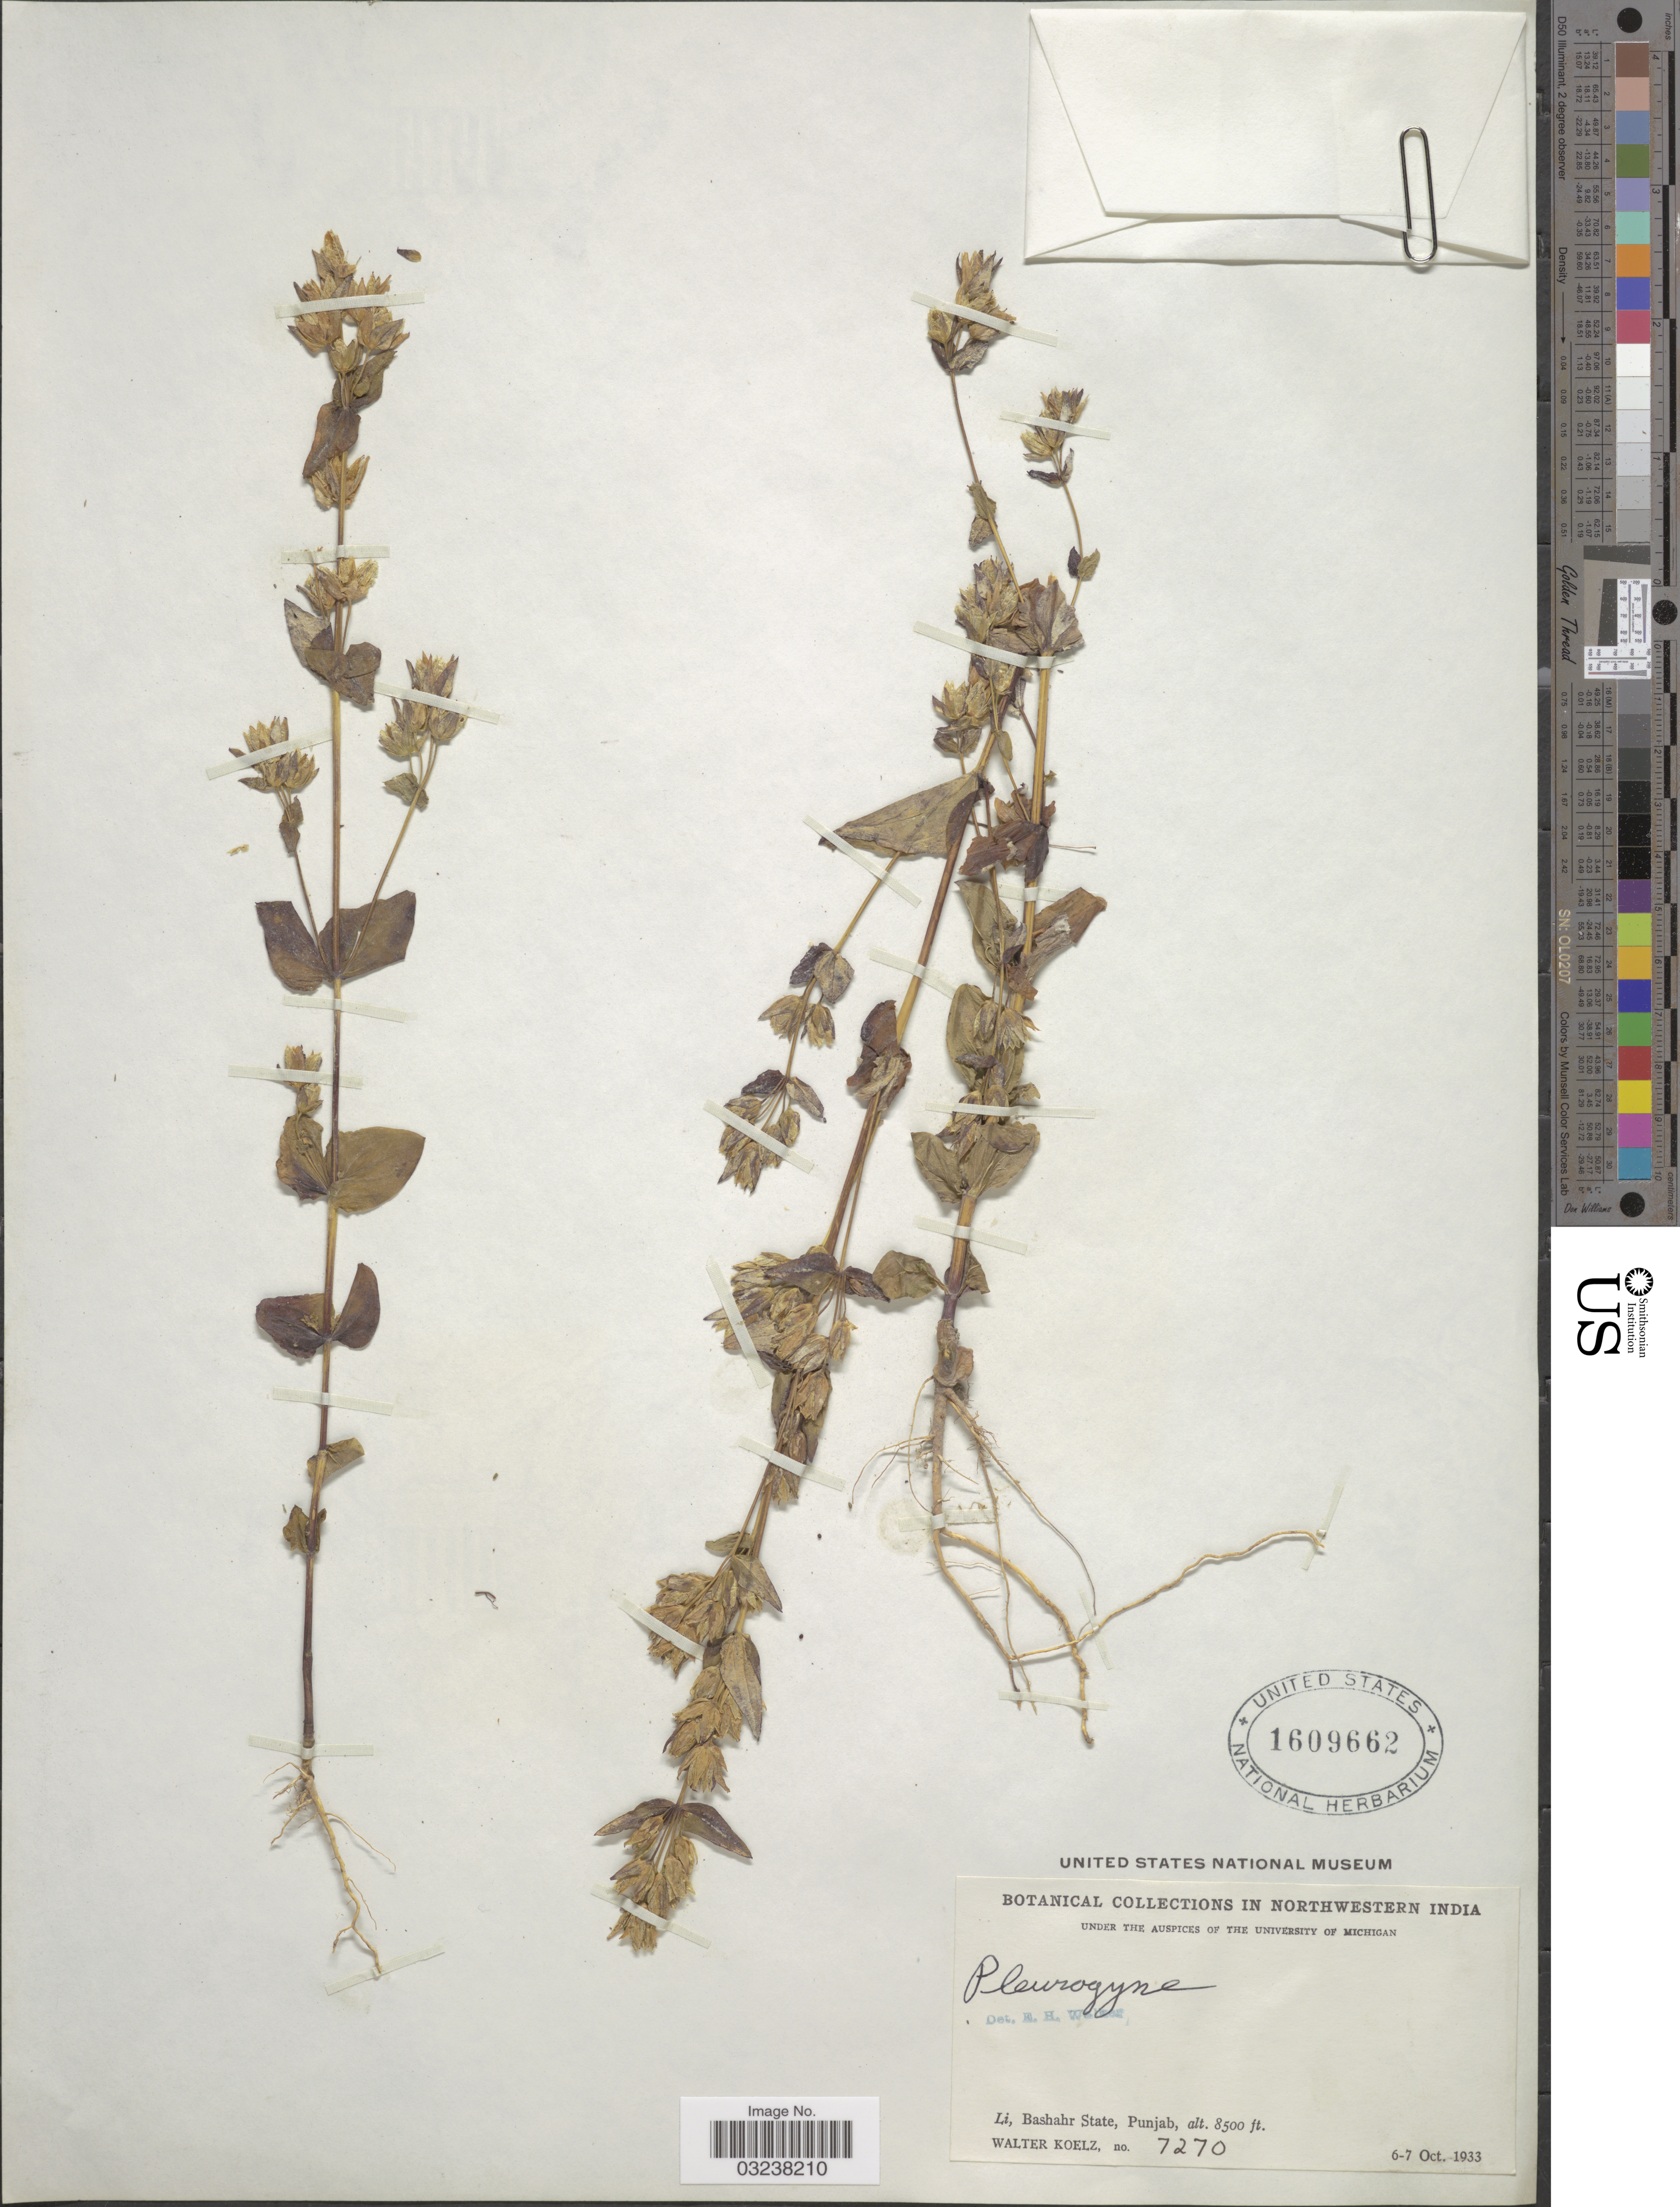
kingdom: Plantae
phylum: Tracheophyta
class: Magnoliopsida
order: Gentianales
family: Gentianaceae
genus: Lomatogonium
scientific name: Lomatogonium sp.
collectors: W. N. Koelz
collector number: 7270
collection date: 1933-10-06/1933-10-07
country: India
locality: Northwestern Inda. Li, Bashahr State, Punjab.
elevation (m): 2591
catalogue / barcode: US 1609662